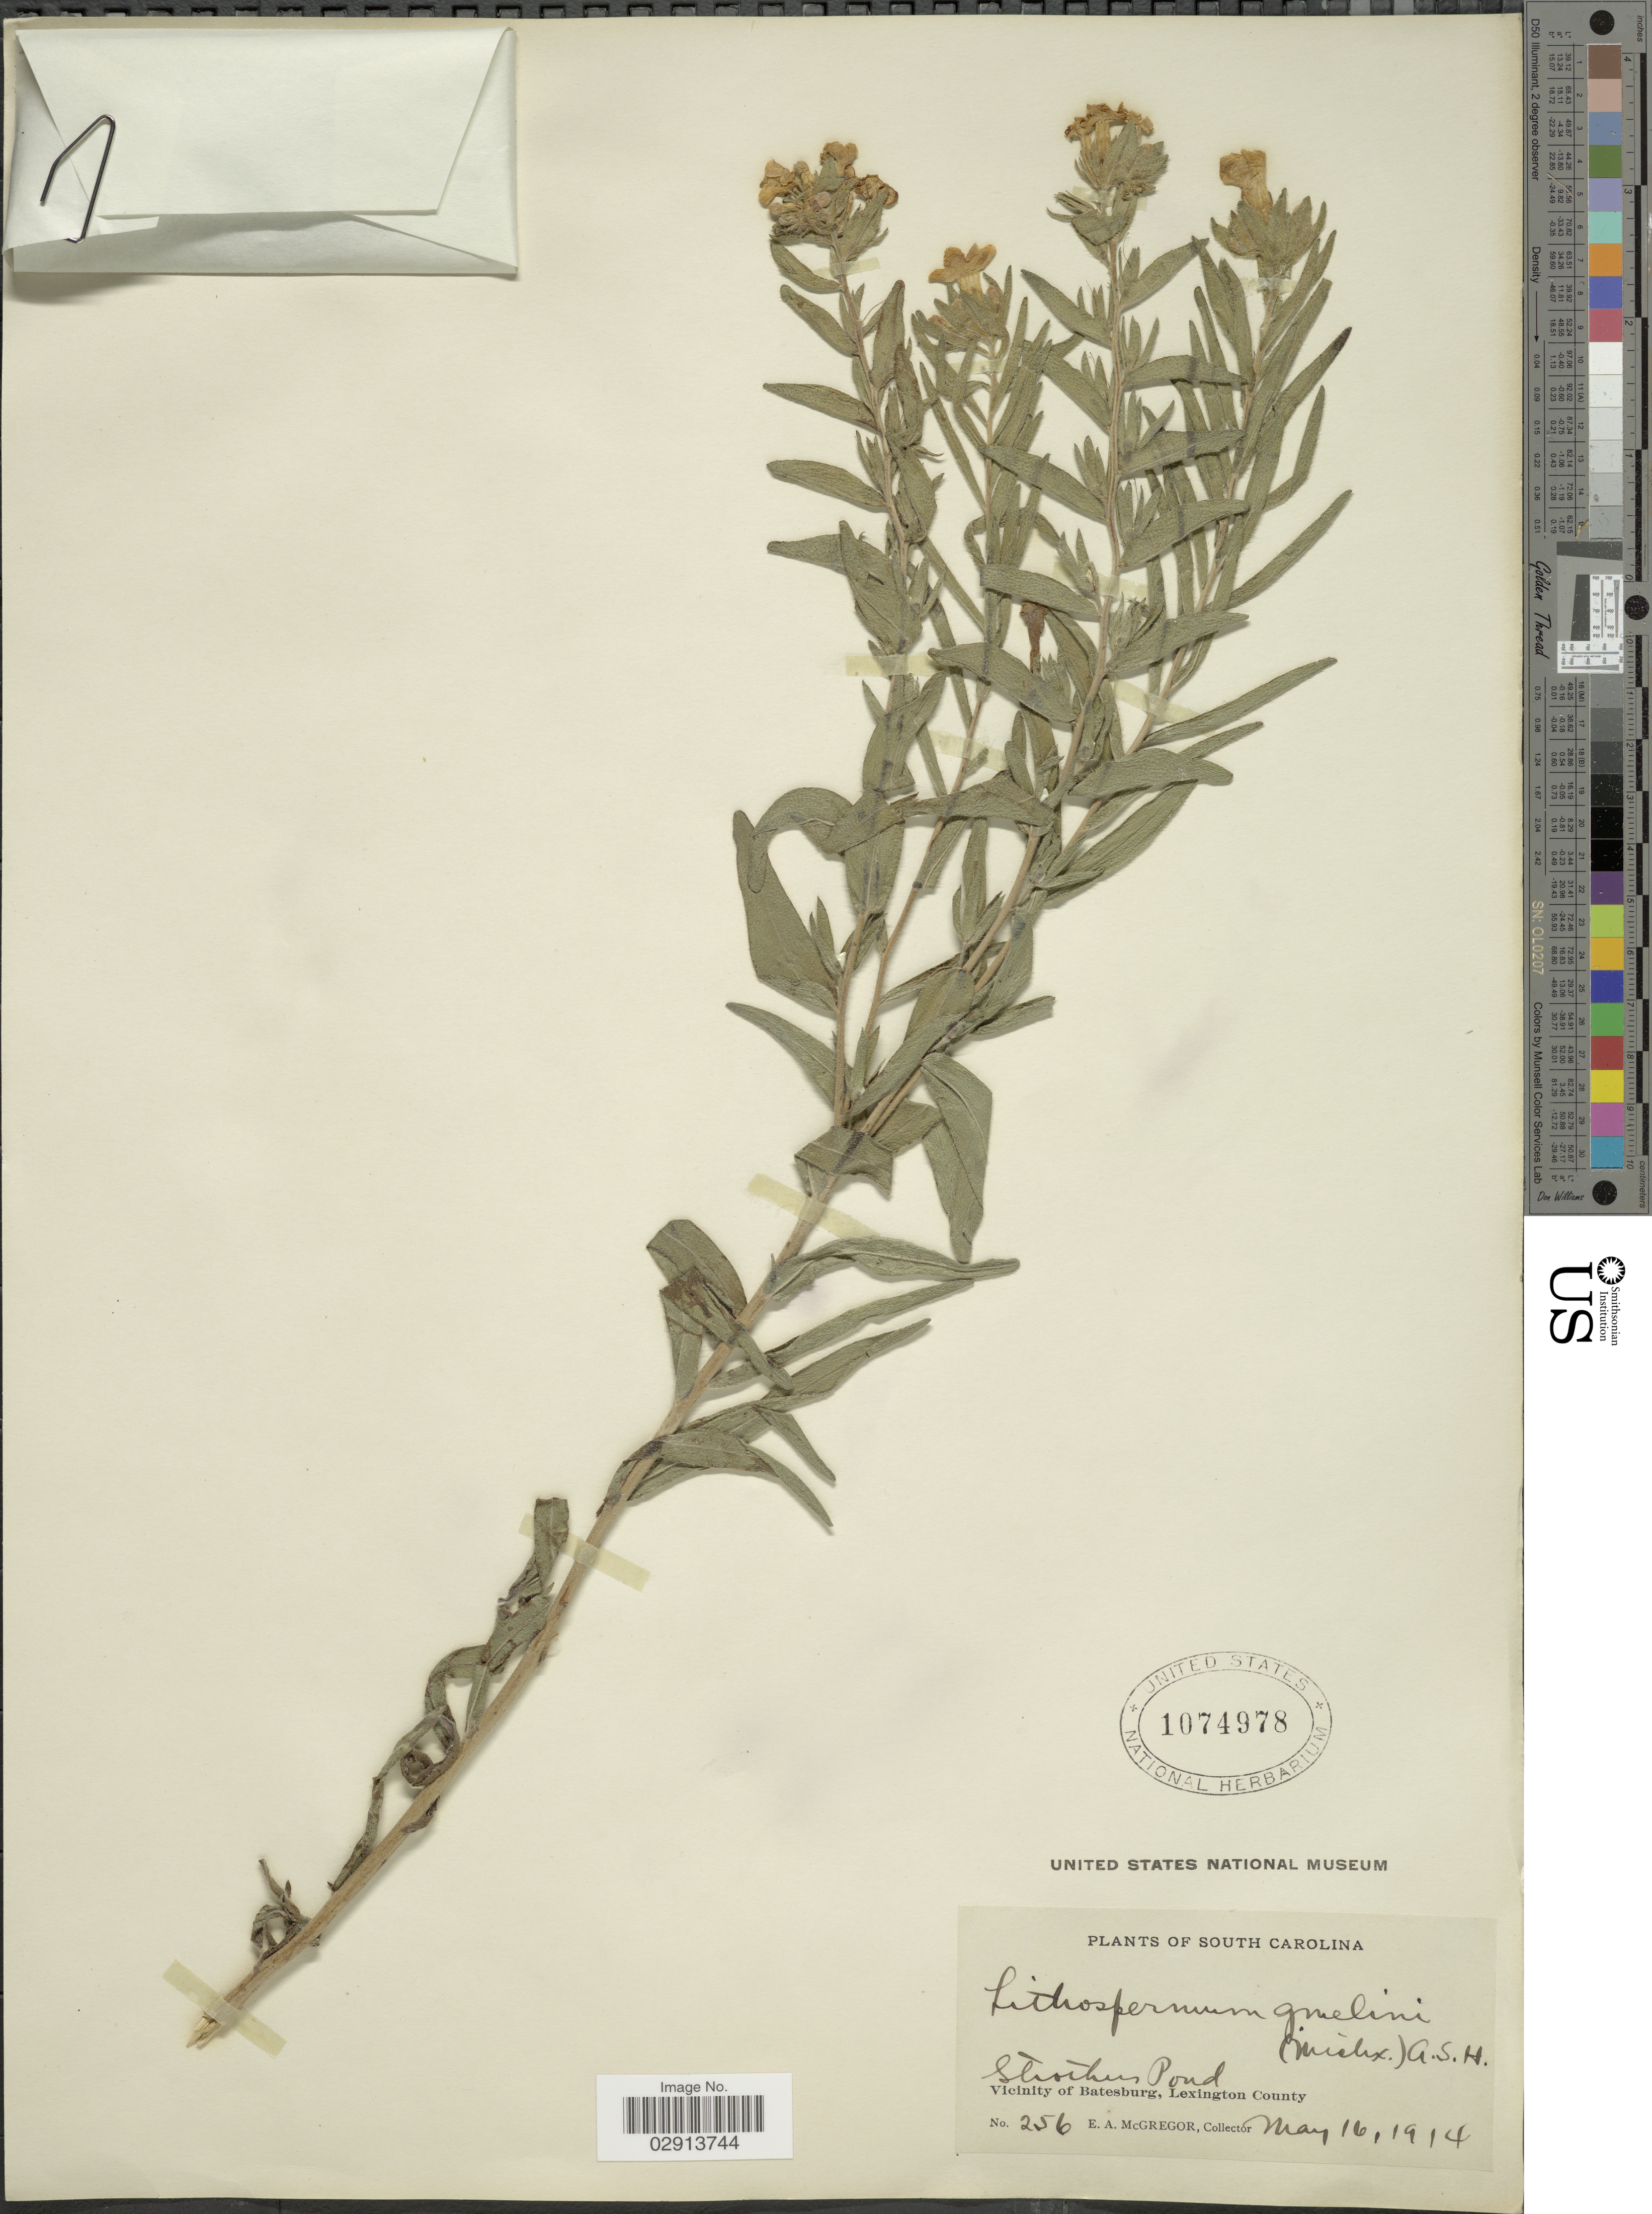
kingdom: Plantae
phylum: Tracheophyta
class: Magnoliopsida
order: Boraginales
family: Boraginaceae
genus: Lithospermum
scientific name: Lithospermum caroliniense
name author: (J.F. Gmel.) MacMill.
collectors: E. A. McGregor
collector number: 256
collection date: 1914-05-16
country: United States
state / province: South Carolina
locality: Strothers Pond. Vicinity of Batesburg, Lexington County.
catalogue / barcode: US 1074978